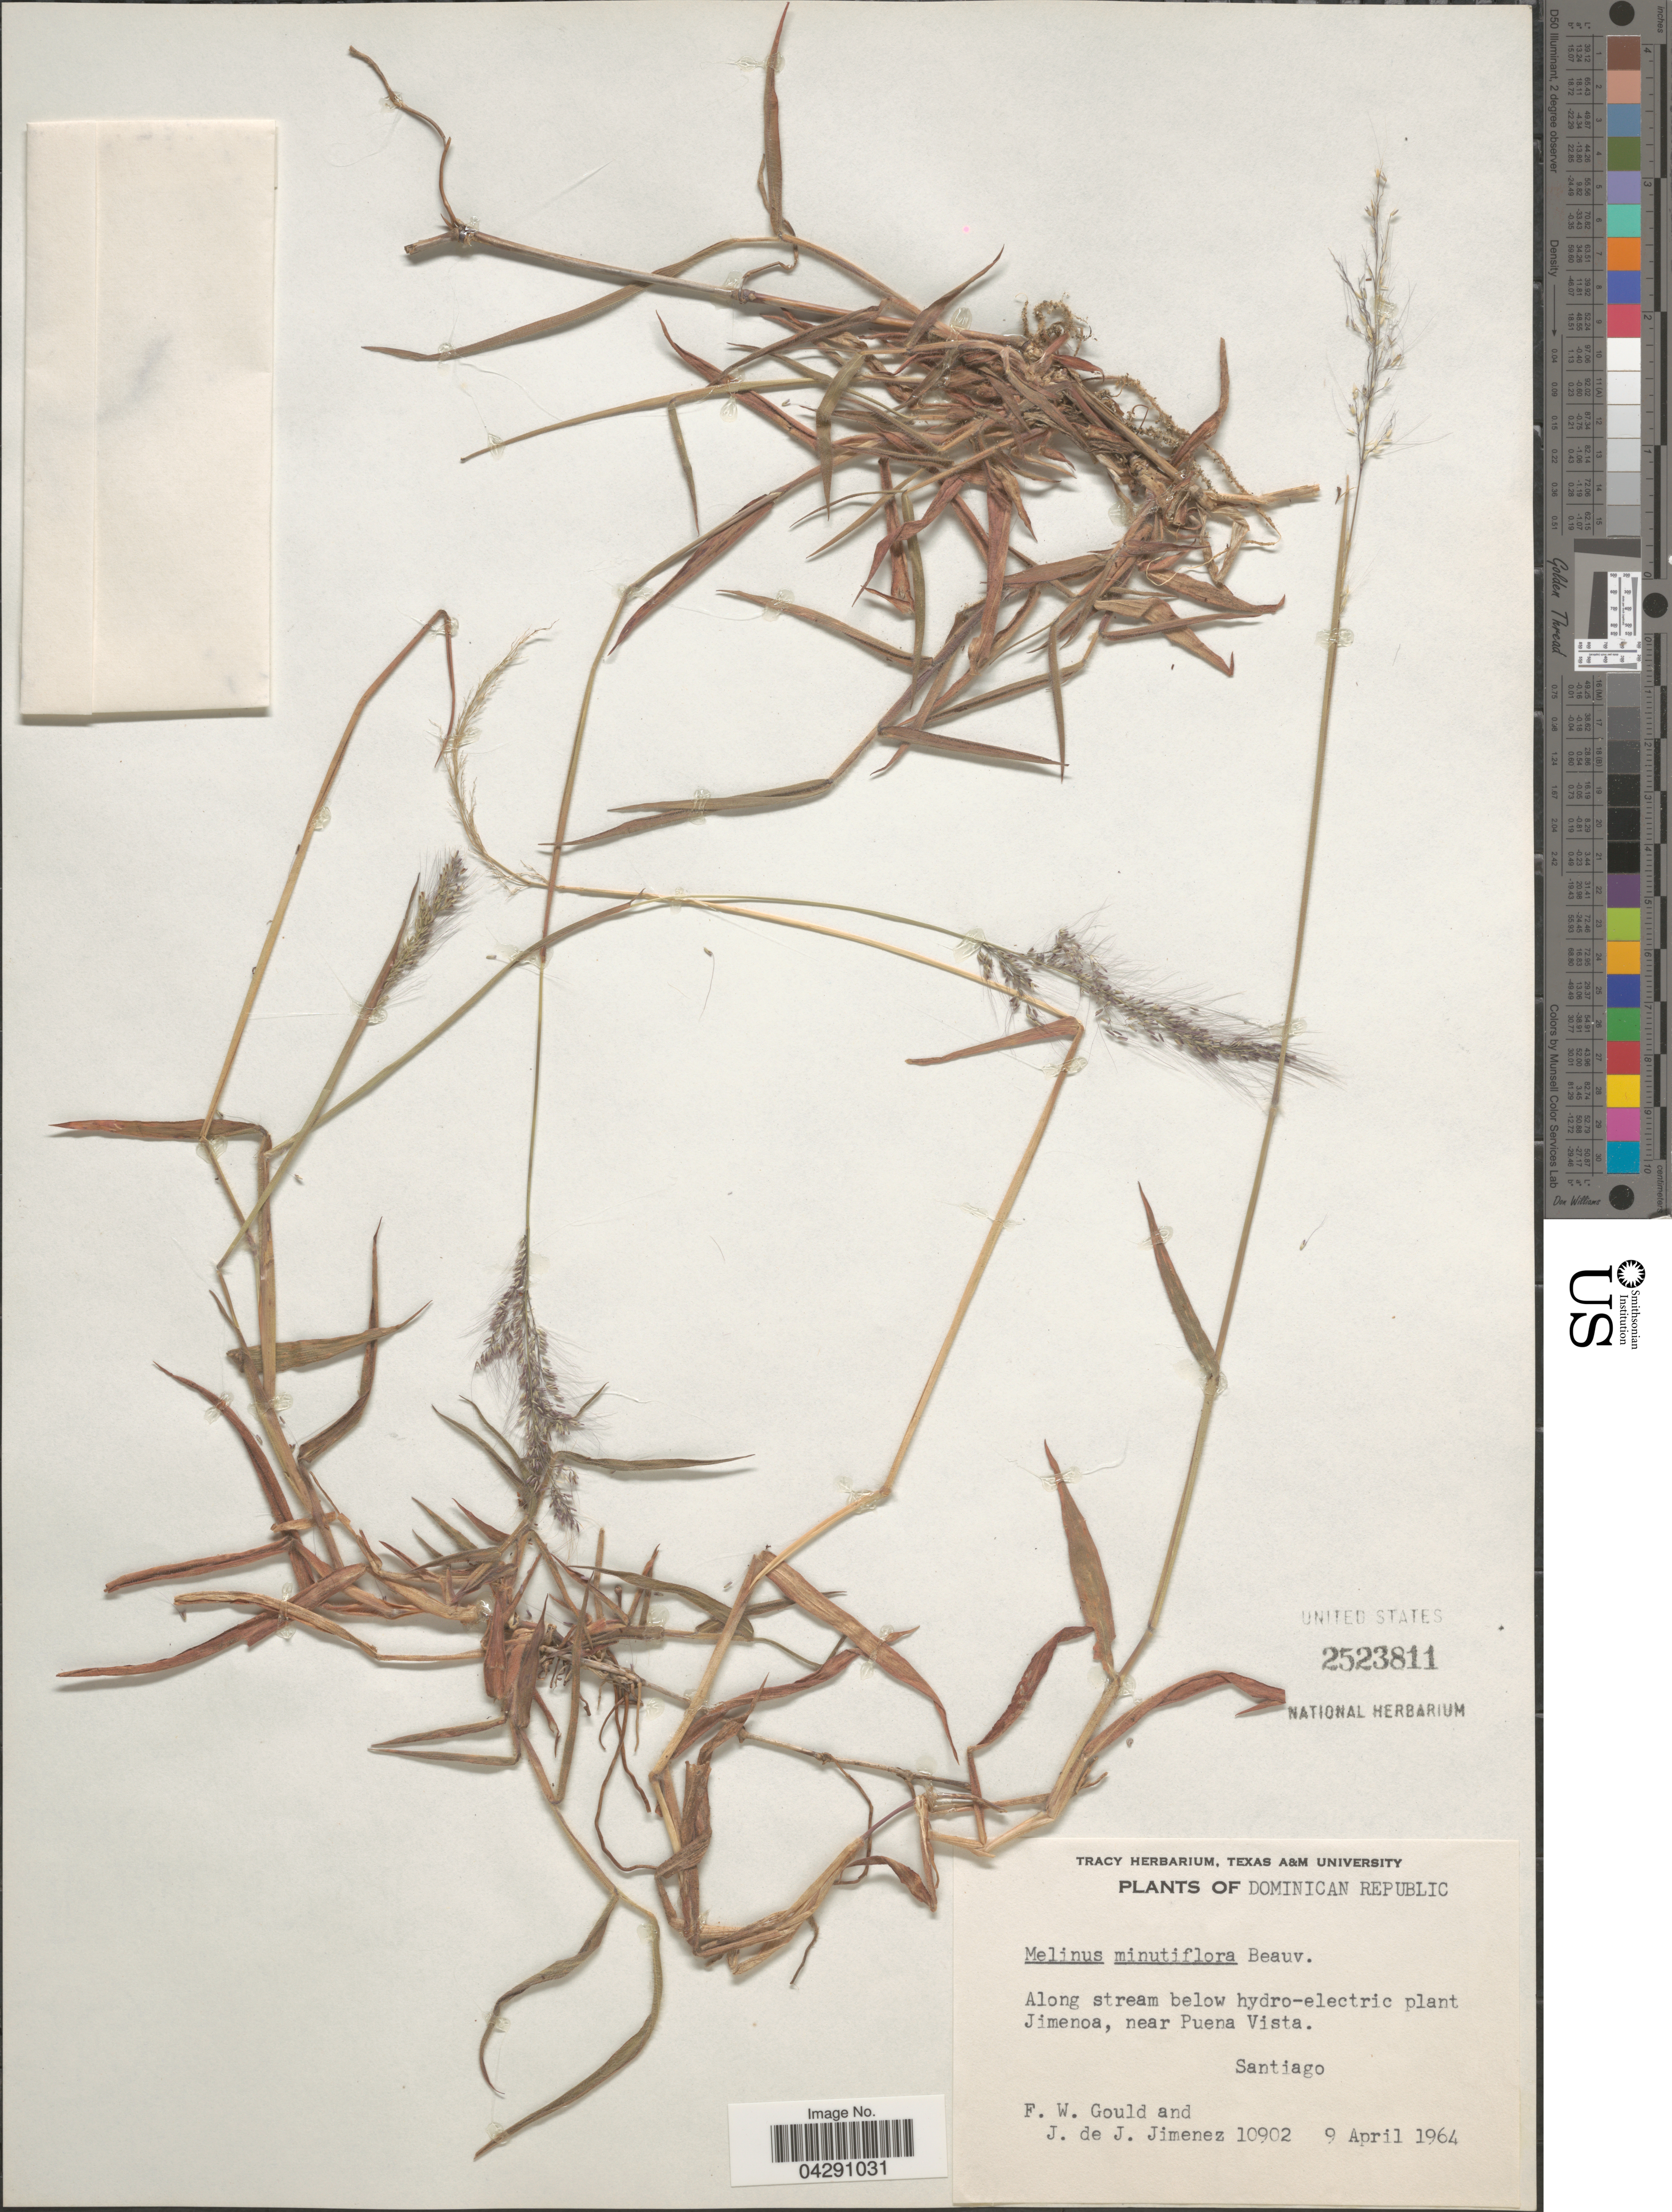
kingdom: Plantae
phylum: Tracheophyta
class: Liliopsida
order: Poales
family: Poaceae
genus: Melinis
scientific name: Melinis minutiflora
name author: P. Beauv.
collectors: F. W. Gould & J. J. Jiménez Almonte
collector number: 10902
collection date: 1964-04-09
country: Dominican Republic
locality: Along stream below hydro-electric plant Jimenoa, near Puena Vista. Santiago.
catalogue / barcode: US 2523811